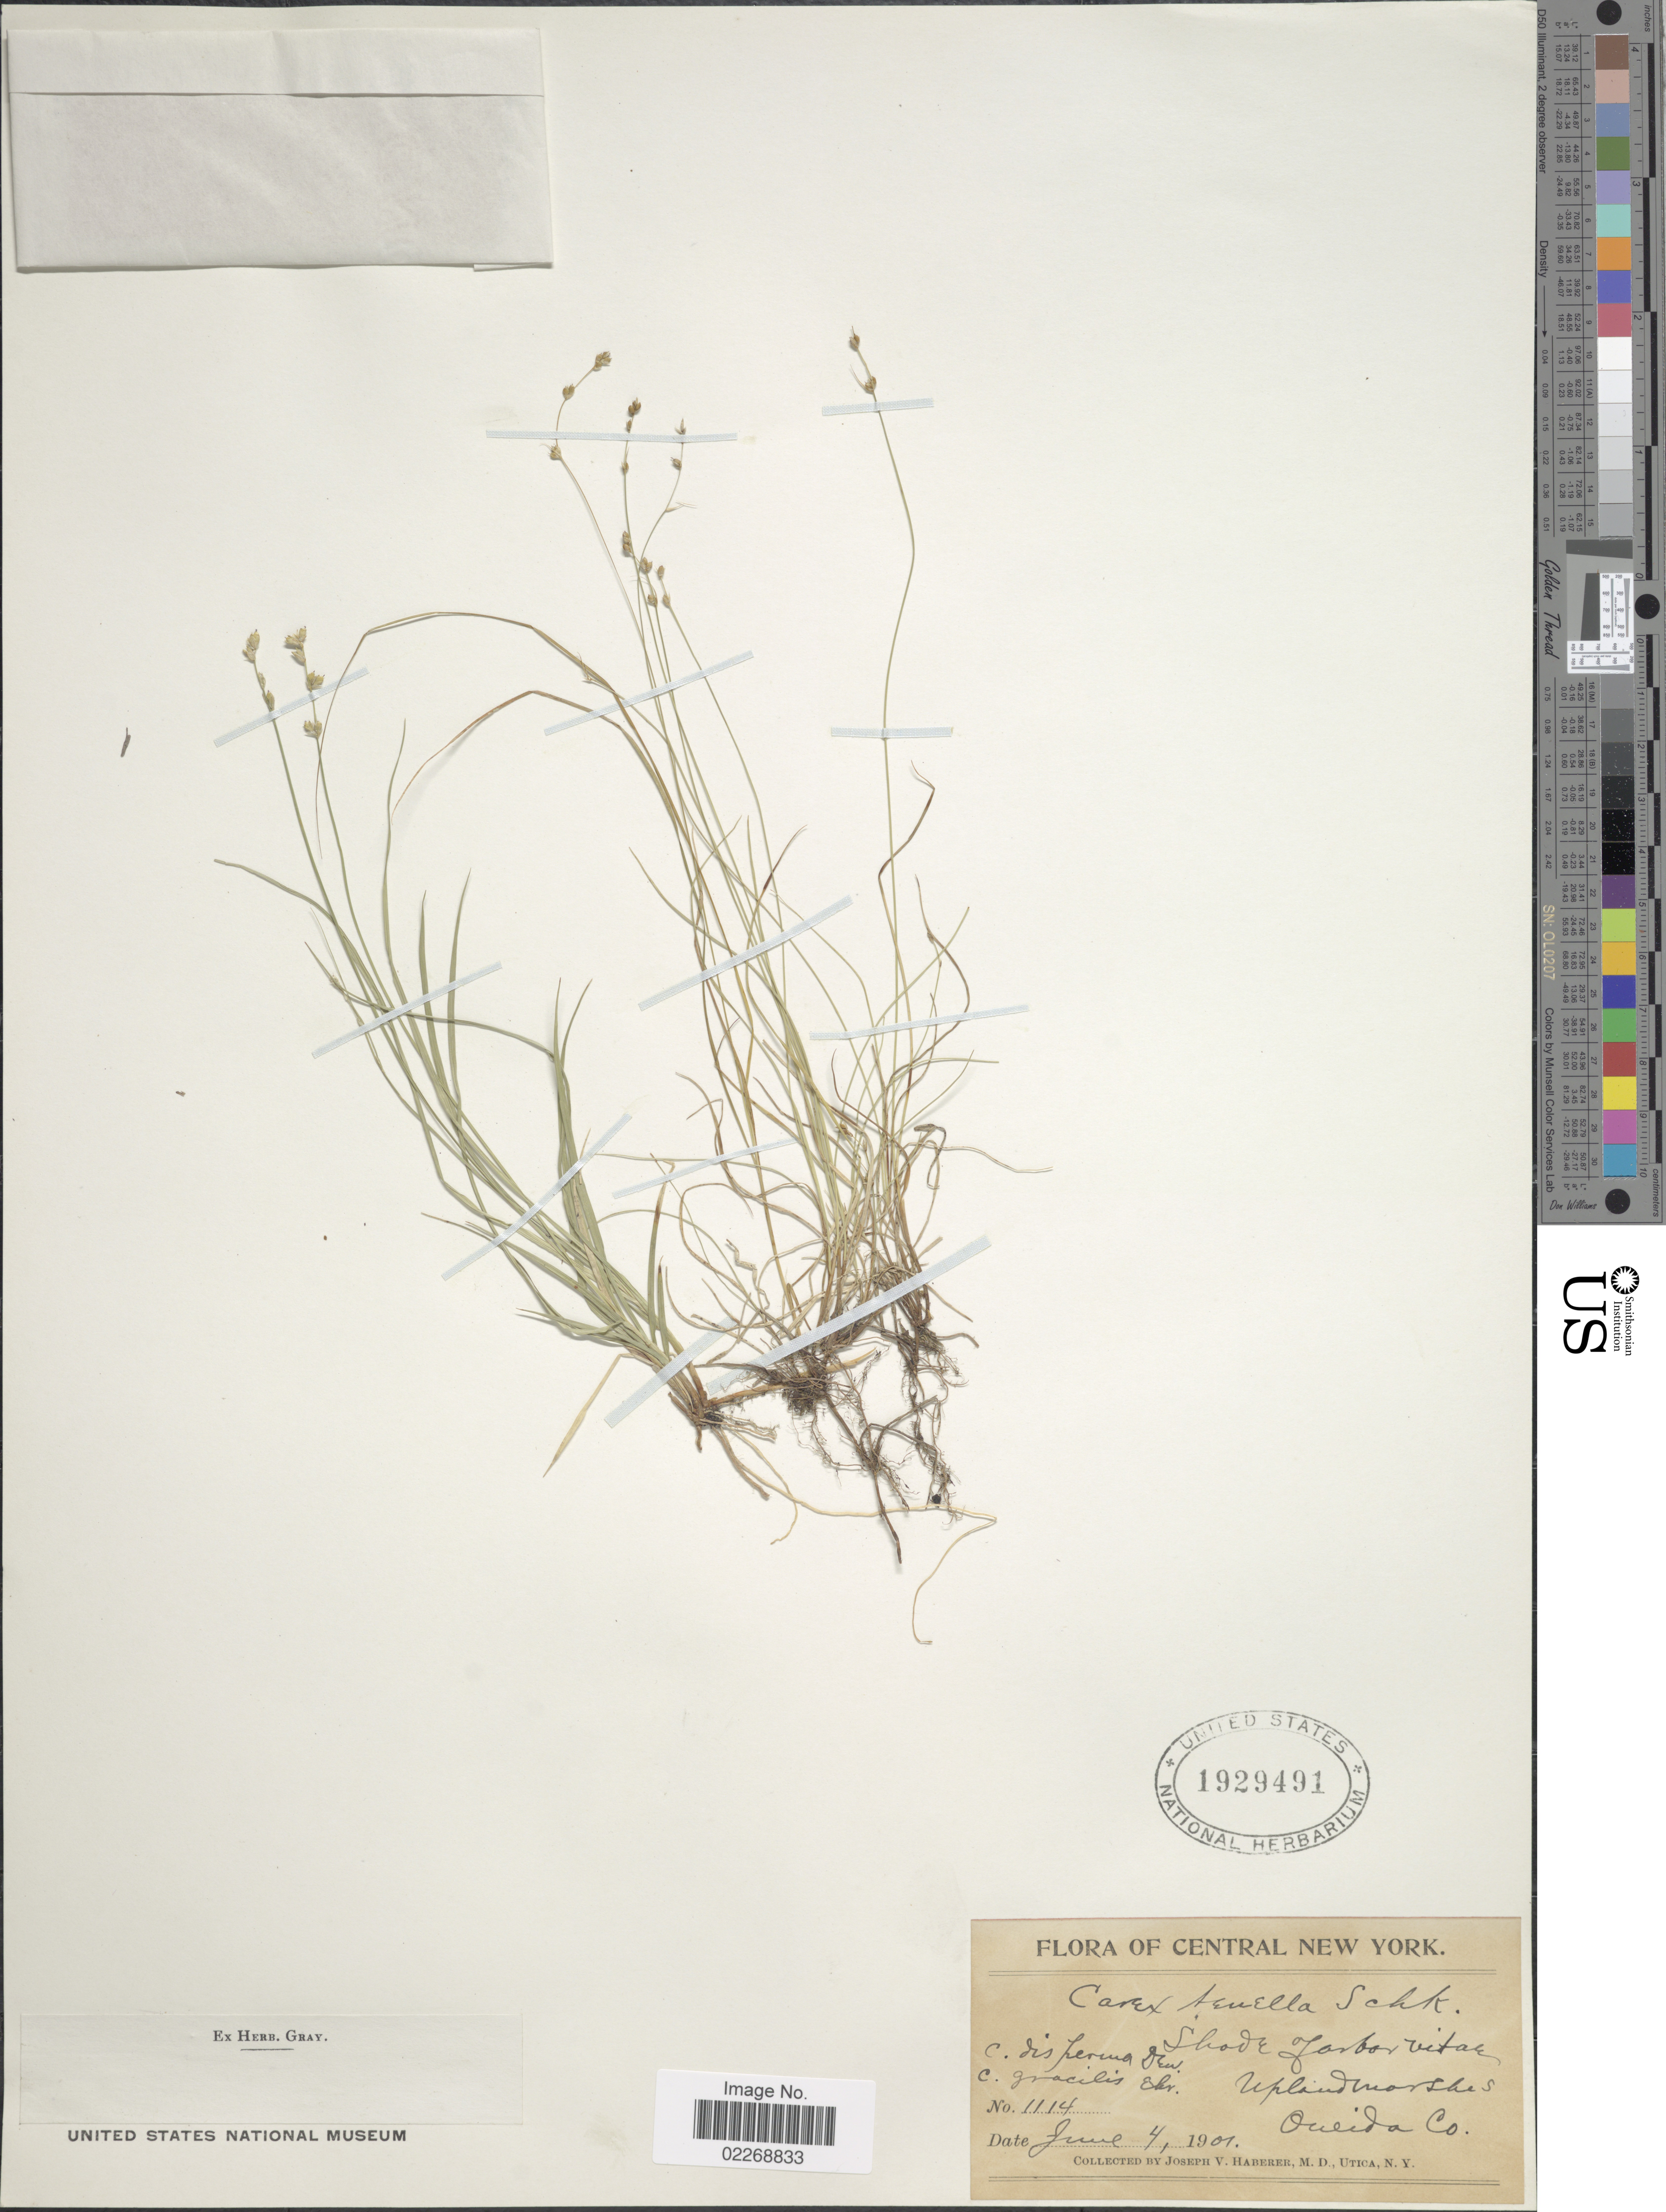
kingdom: Plantae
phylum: Tracheophyta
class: Liliopsida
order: Poales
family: Cyperaceae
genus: Carex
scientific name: Carex disperma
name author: Dewey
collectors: J. V. Haberer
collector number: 1114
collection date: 1901-06-04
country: United States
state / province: New York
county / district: Oneida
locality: Central New York. Oneida Co.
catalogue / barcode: US 1929491